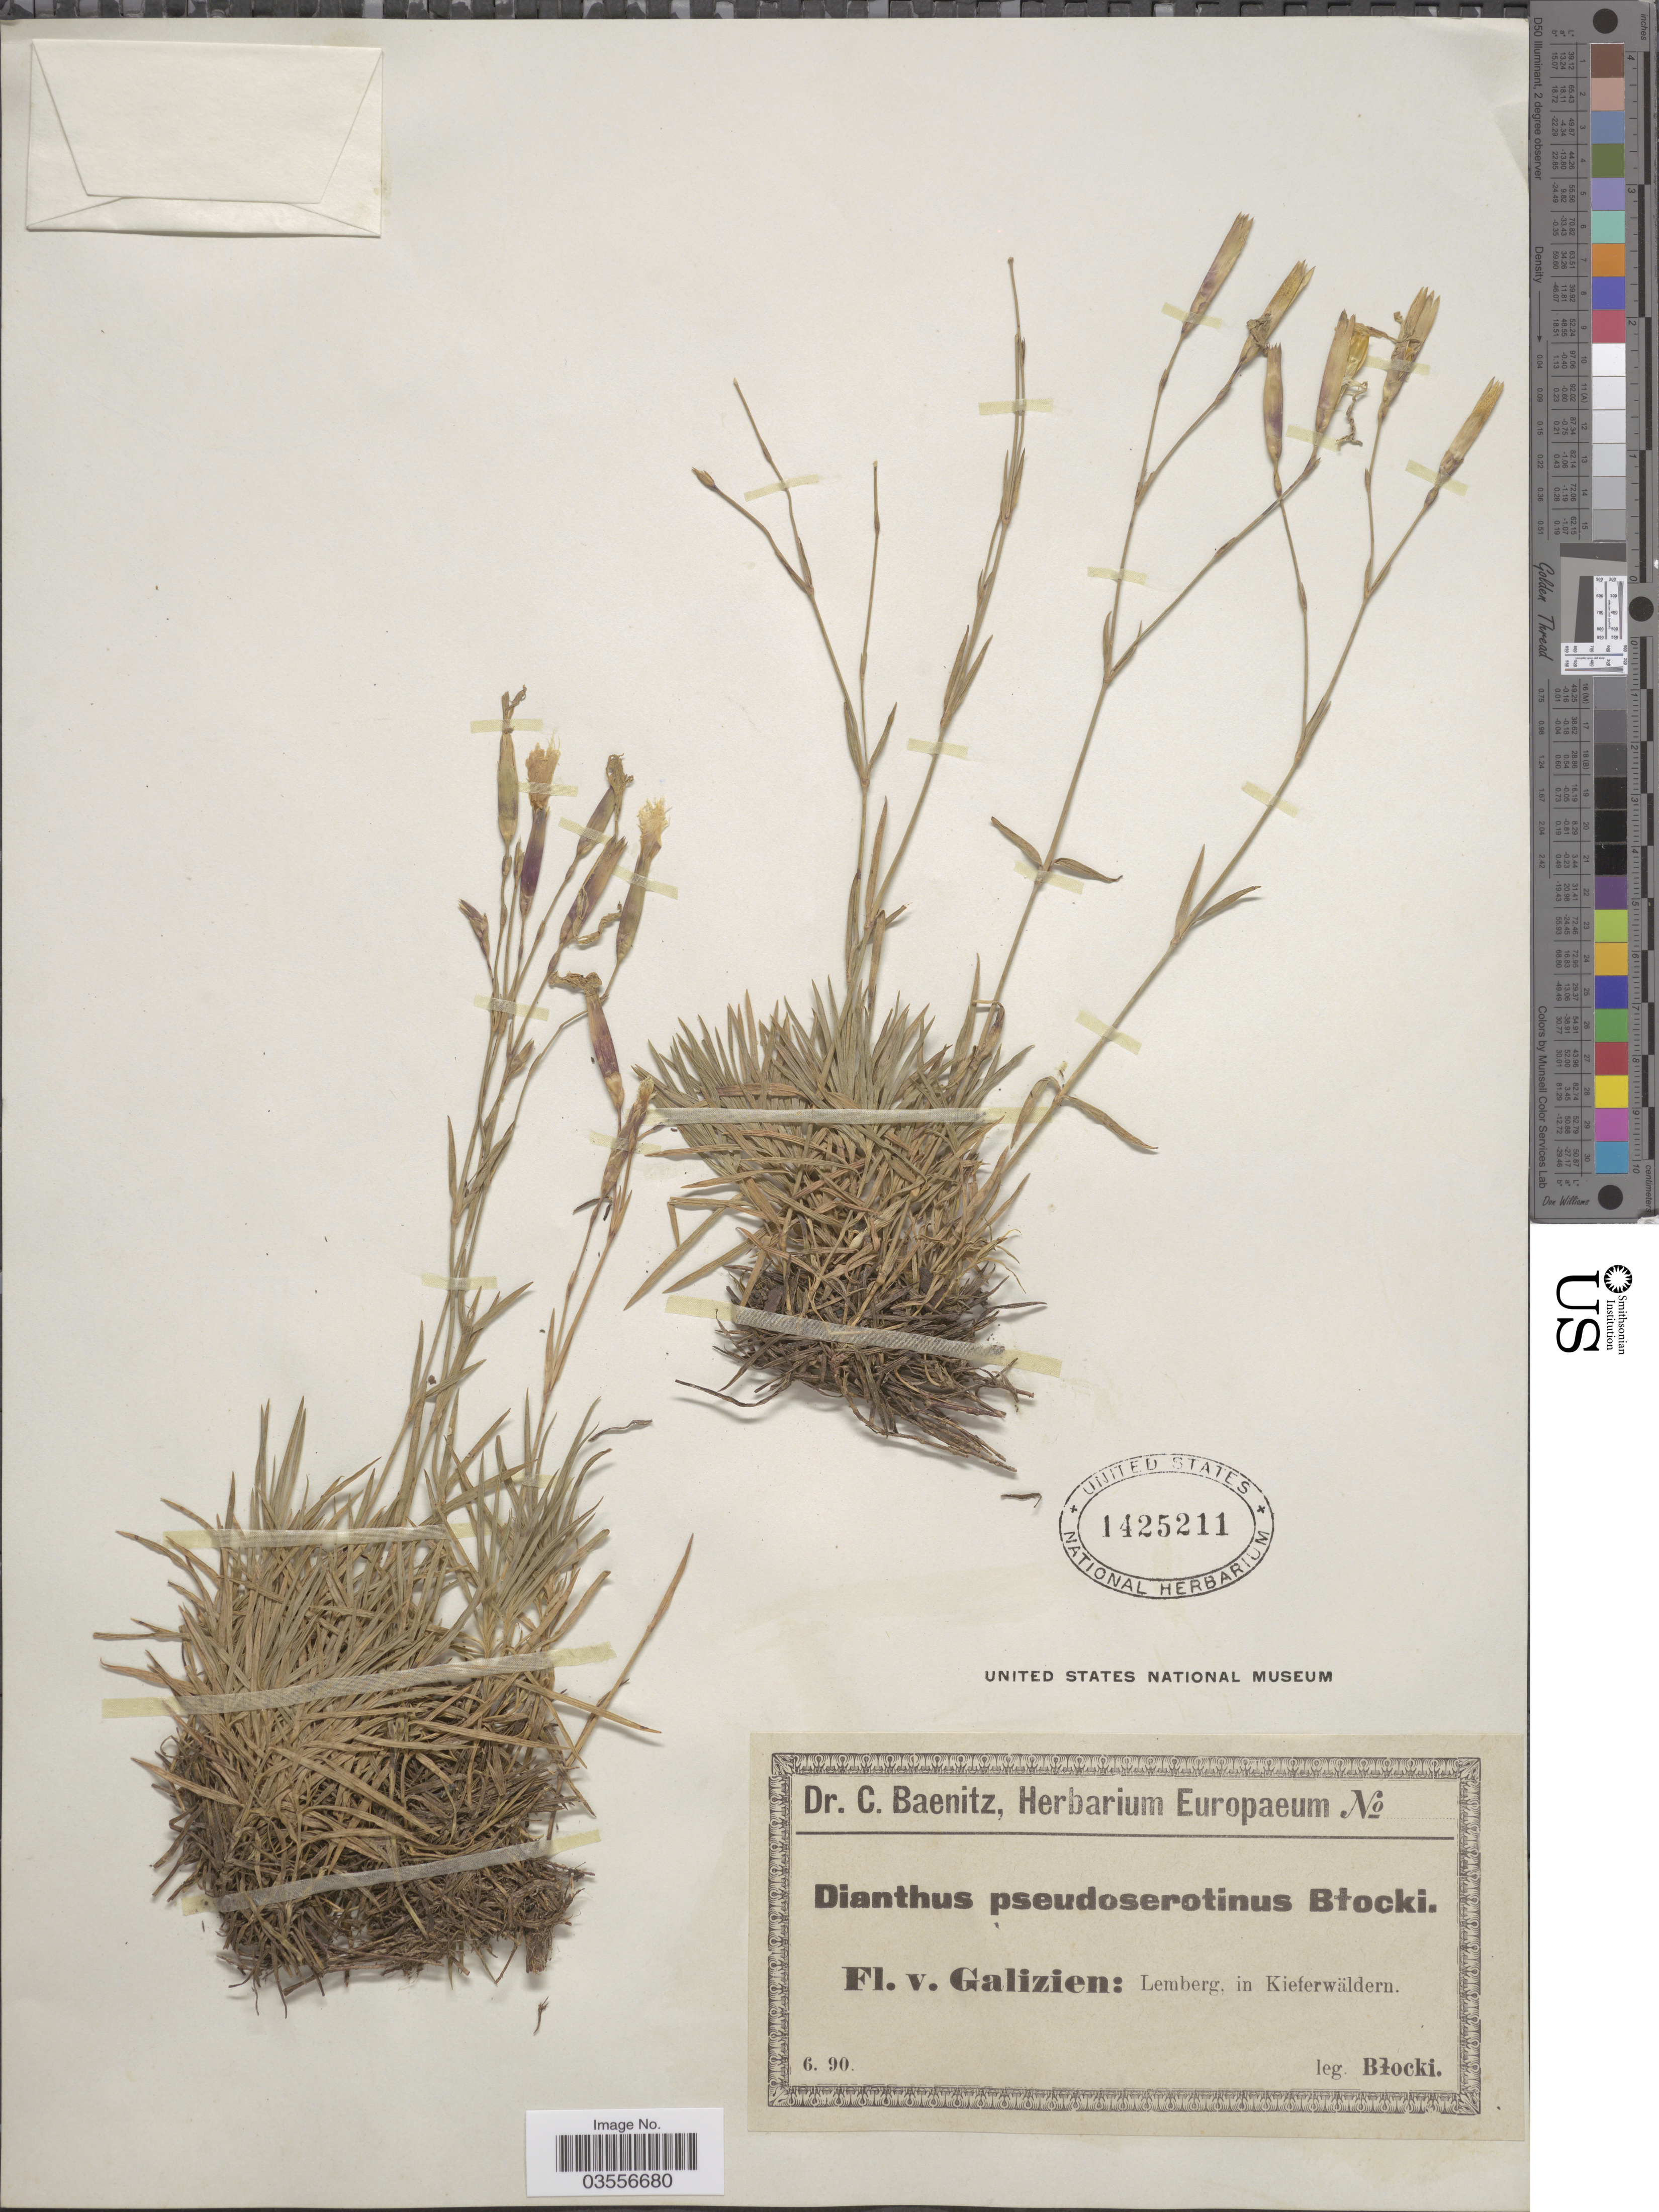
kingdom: Plantae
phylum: Tracheophyta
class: Magnoliopsida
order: Caryophyllales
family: Caryophyllaceae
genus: Dianthus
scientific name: Dianthus pseudoserotinus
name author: Blocki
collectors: Blocki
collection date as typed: Transcribed d/m/y: /6/90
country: Ukraine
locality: Galizien: Lemberg, in Kieferwäldern.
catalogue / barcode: US 1425211